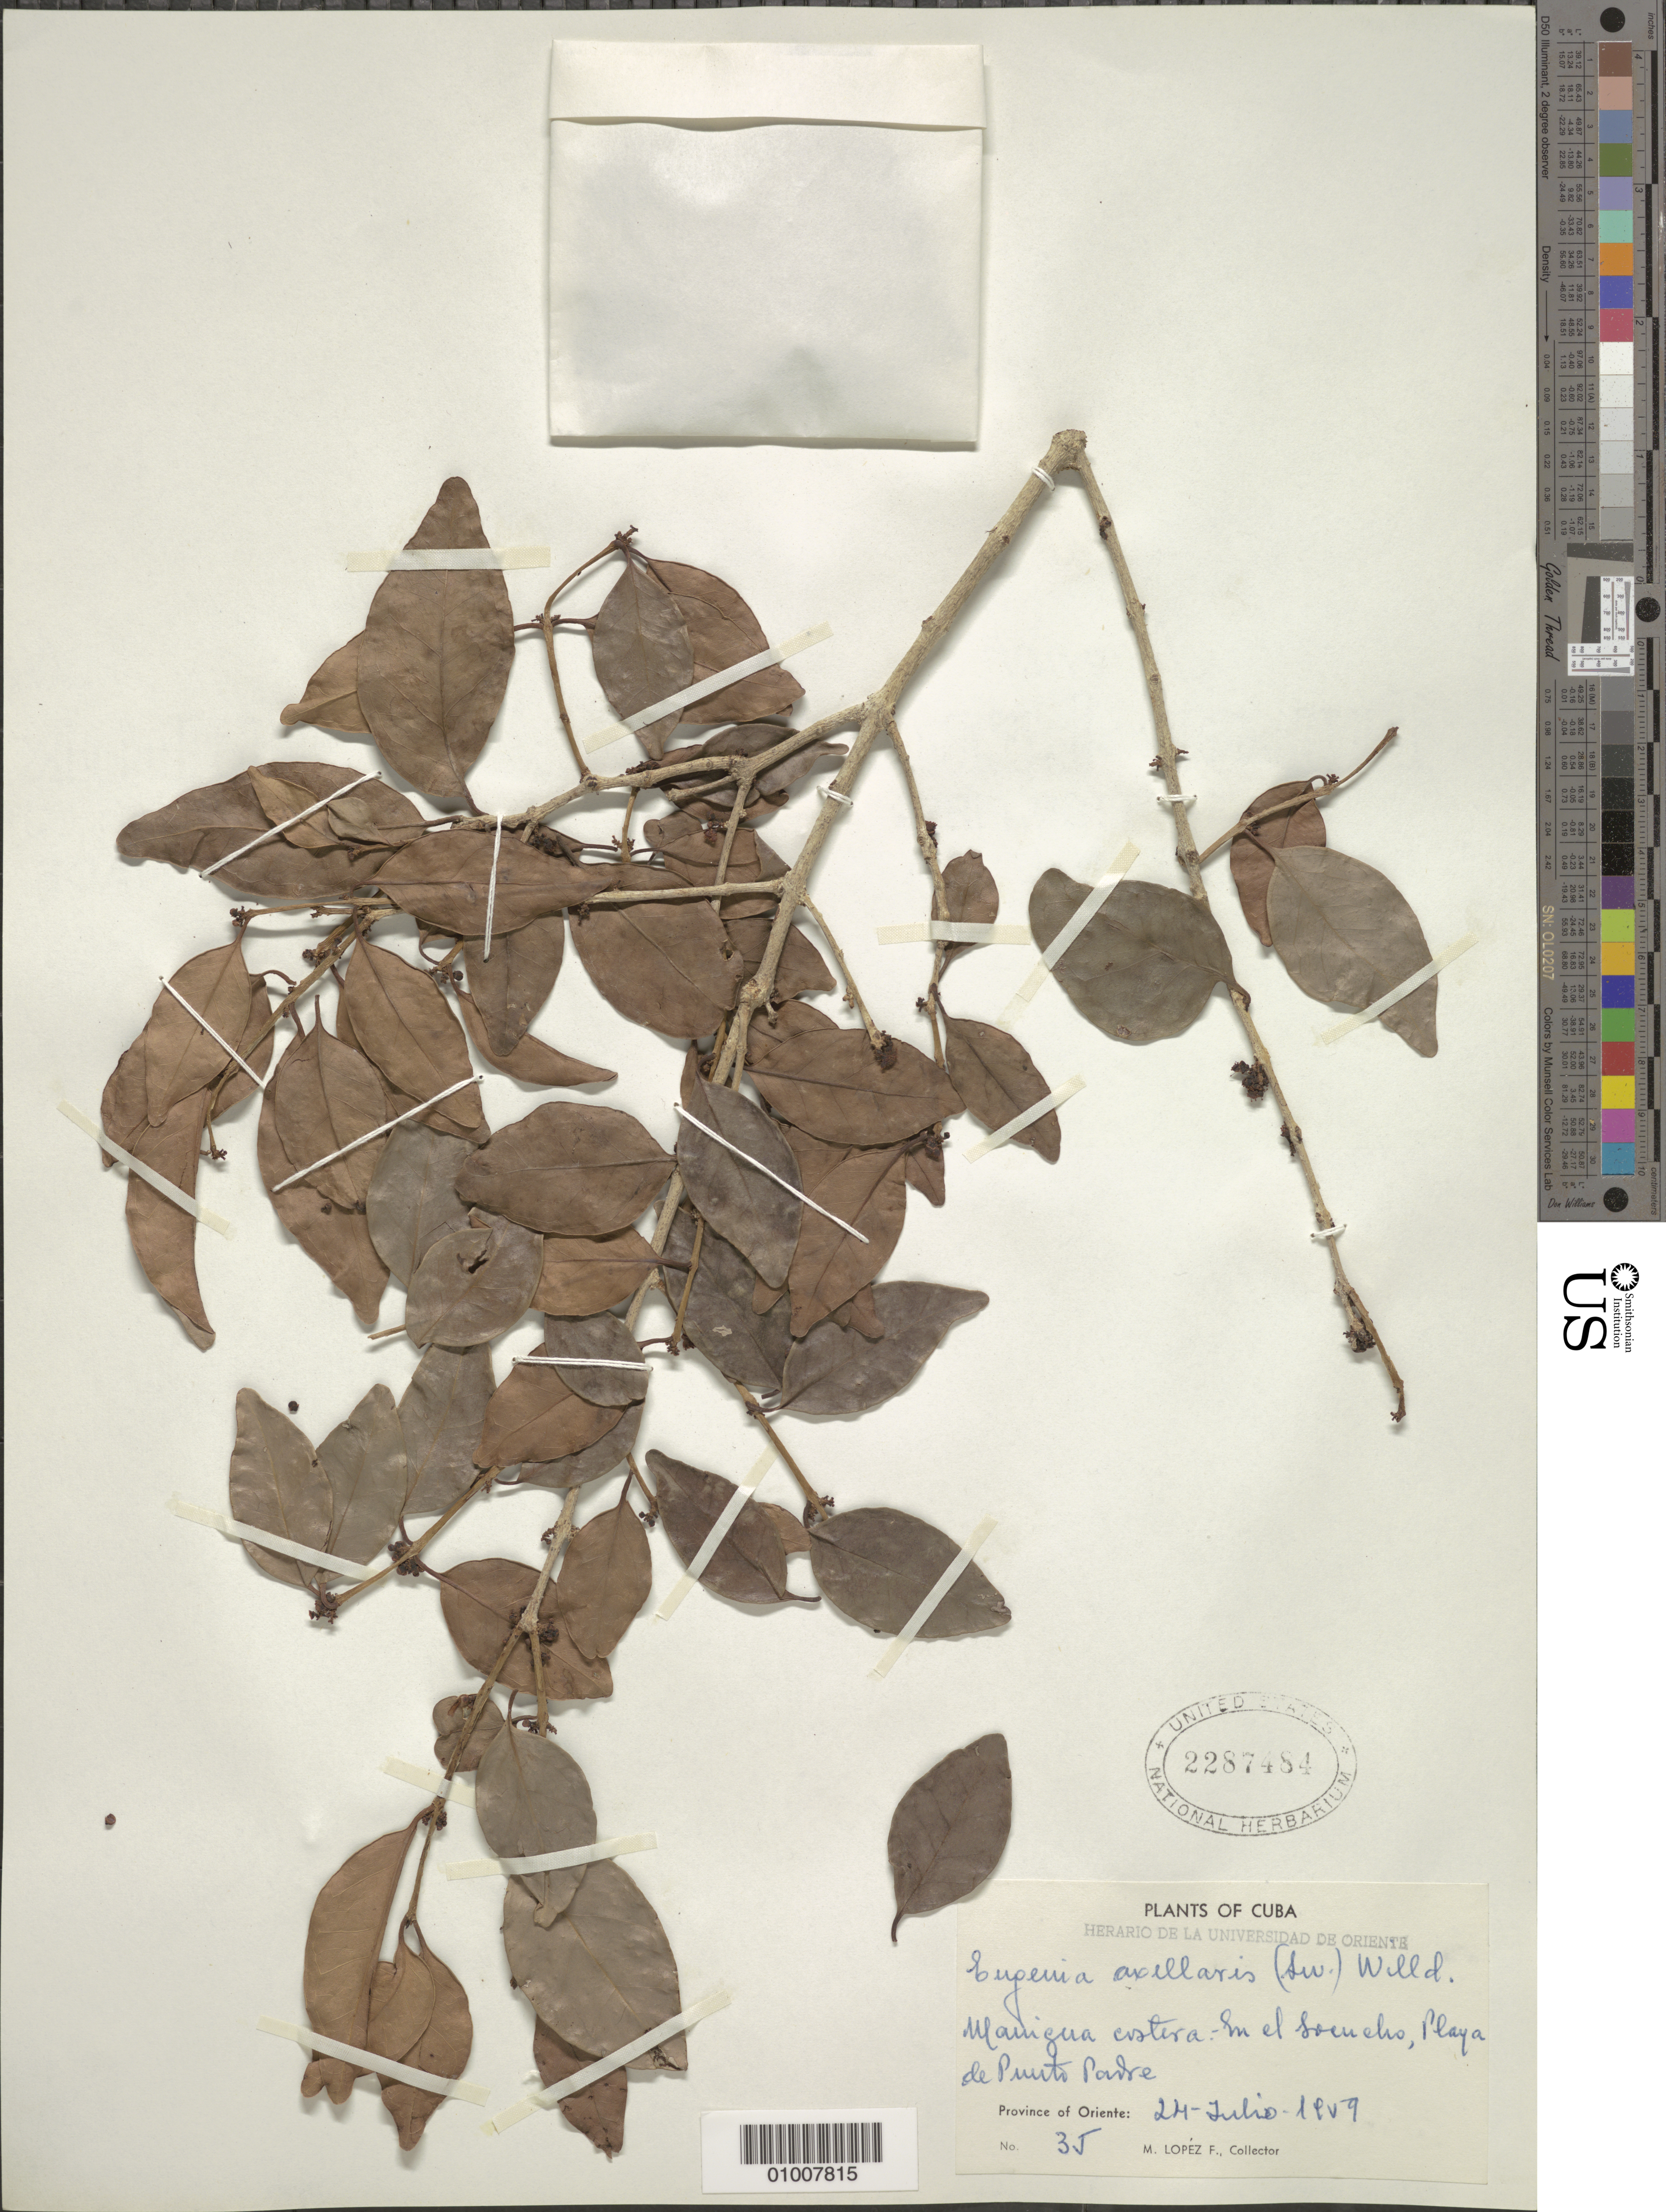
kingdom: Plantae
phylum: Tracheophyta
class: Magnoliopsida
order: Myrtales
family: Myrtaceae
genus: Eugenia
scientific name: Eugenia axillaris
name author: (Sw.) Willd.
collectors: M. López Figueiras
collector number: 35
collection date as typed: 24 Jul 1959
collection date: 1959-07-24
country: Cuba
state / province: Oriente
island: Cuba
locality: Manigua costera, Playa de Punto Padre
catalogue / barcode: US 2287484